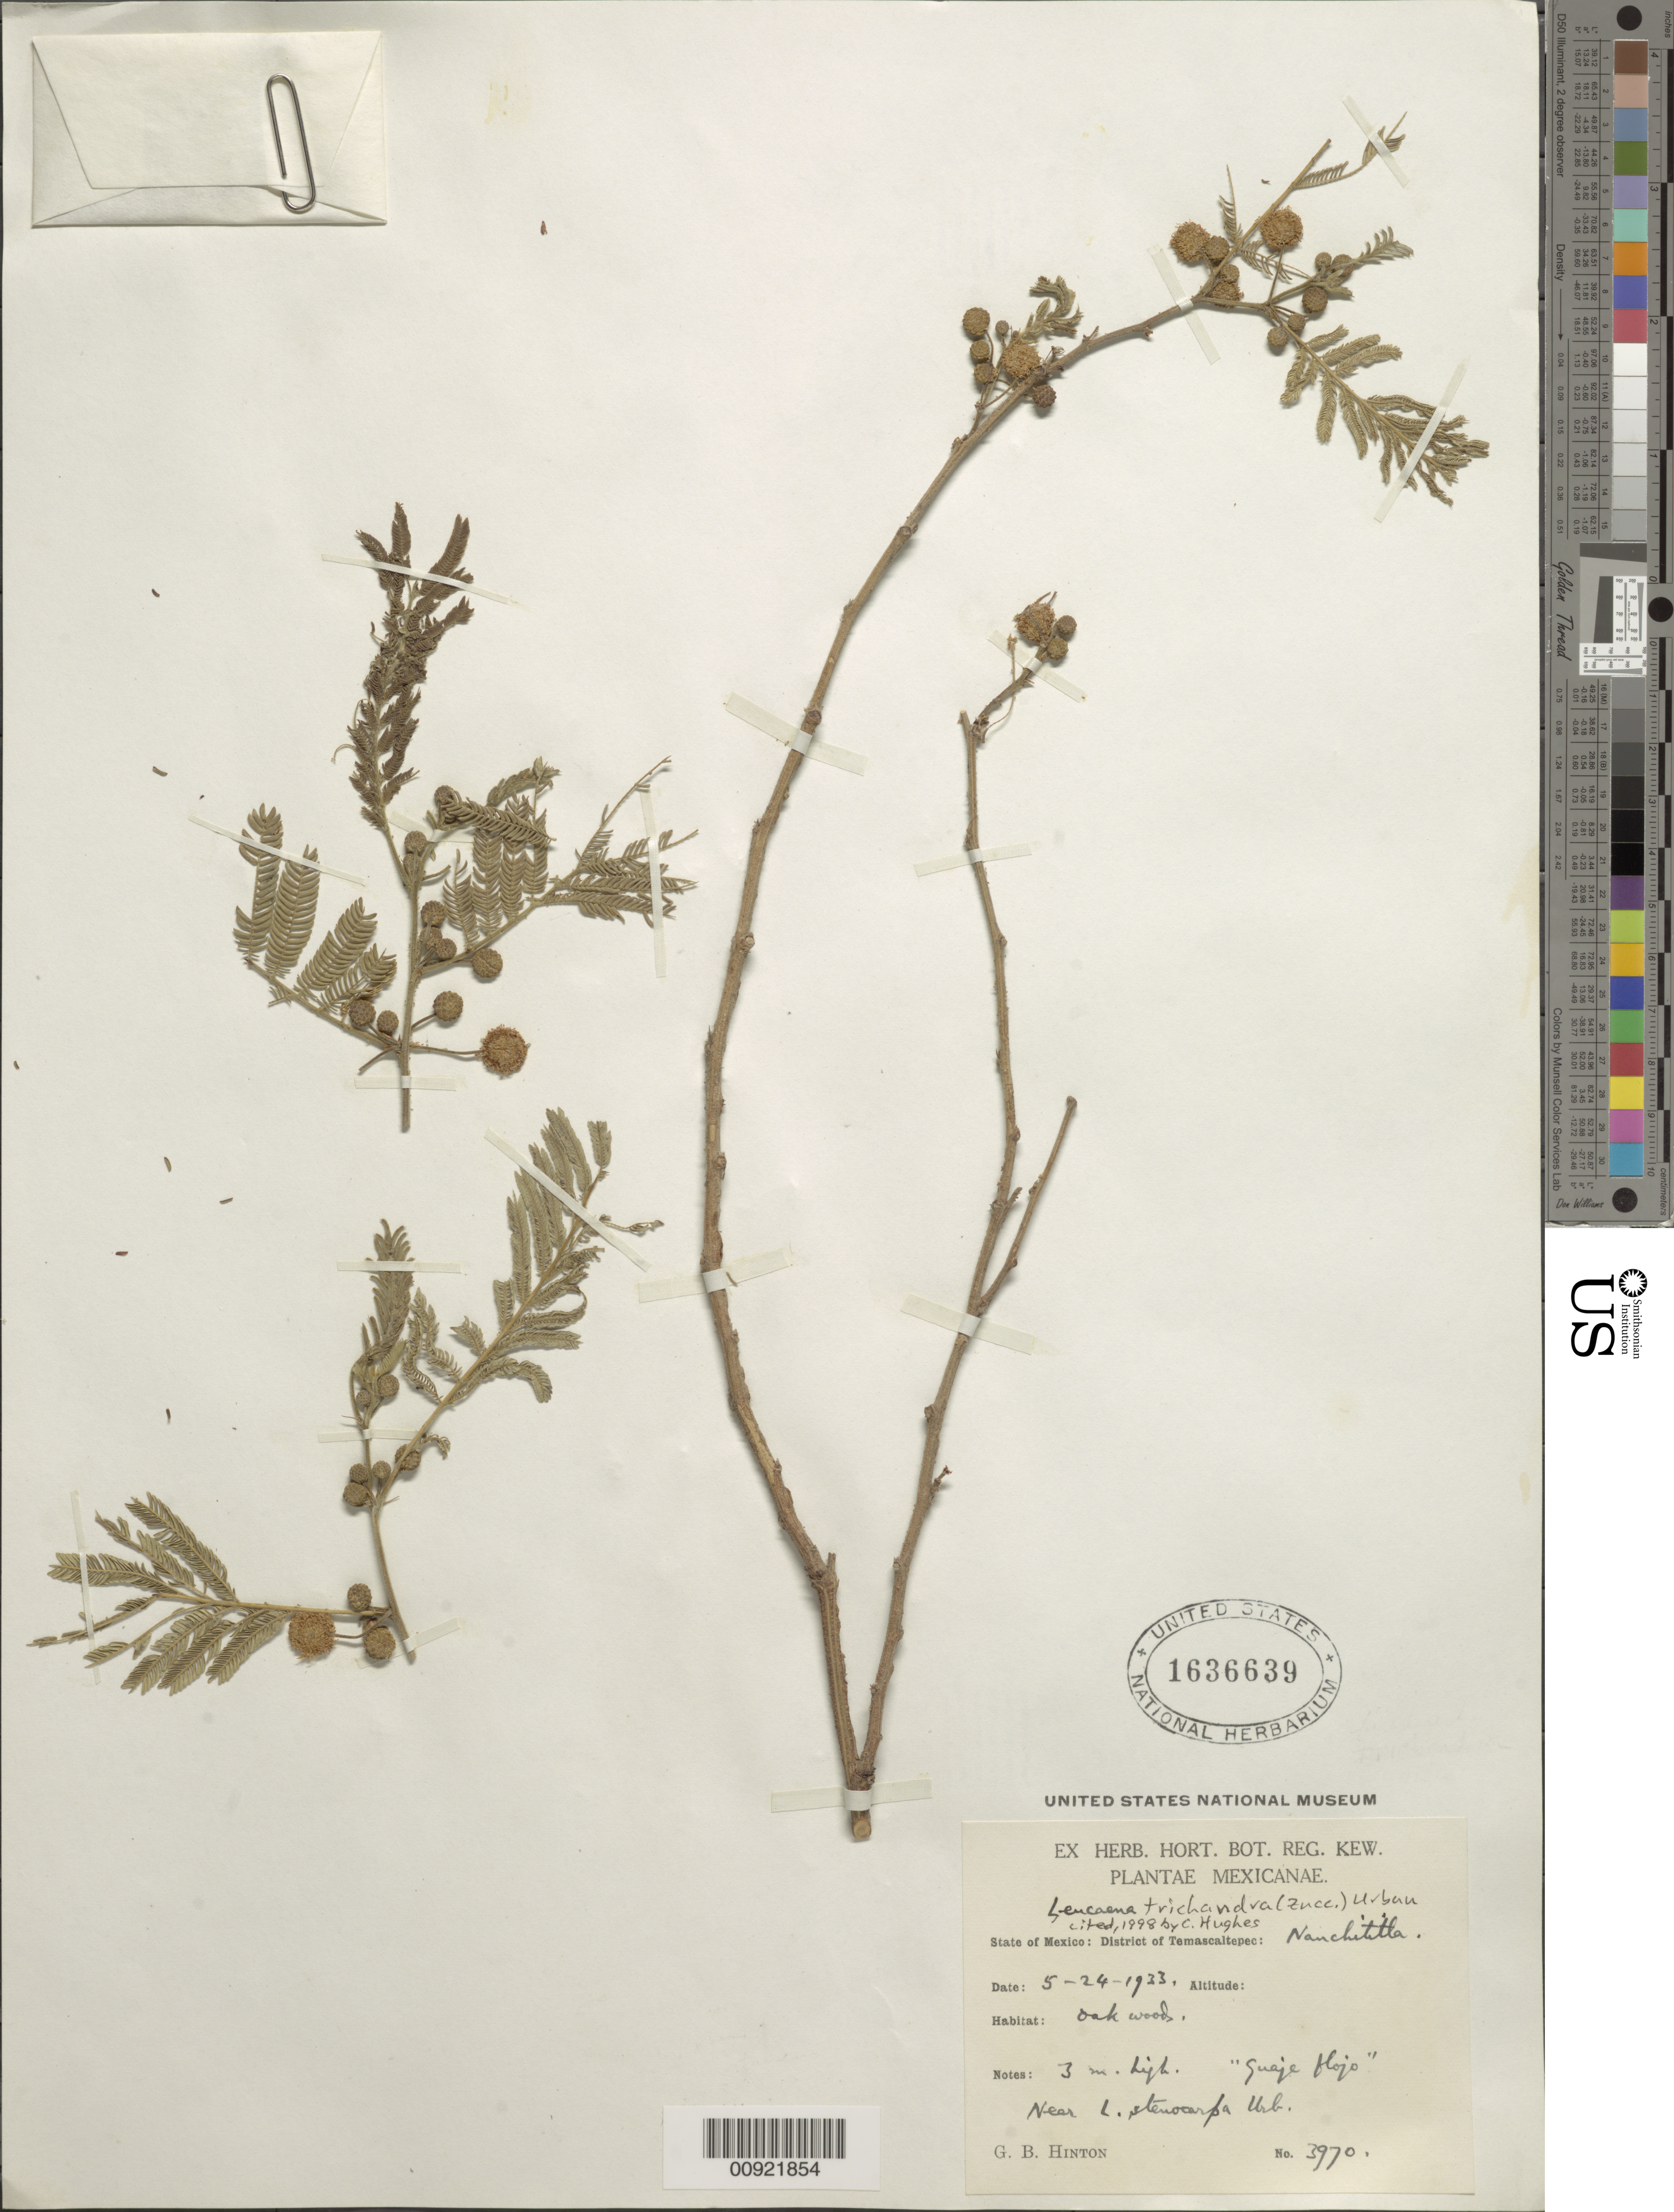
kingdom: Plantae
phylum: Tracheophyta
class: Magnoliopsida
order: Fabales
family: Fabaceae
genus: Leucaena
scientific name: Leucaena trichandra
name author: (Zucc.) Urb.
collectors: G. B. Hinton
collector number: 3970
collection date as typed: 24 May 1933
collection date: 1933-05-24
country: Mexico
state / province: México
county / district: Temascaltepec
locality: State of Mexico: District of Temascaltepec: Nanchititla.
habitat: Oak woods.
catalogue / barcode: US 1636639